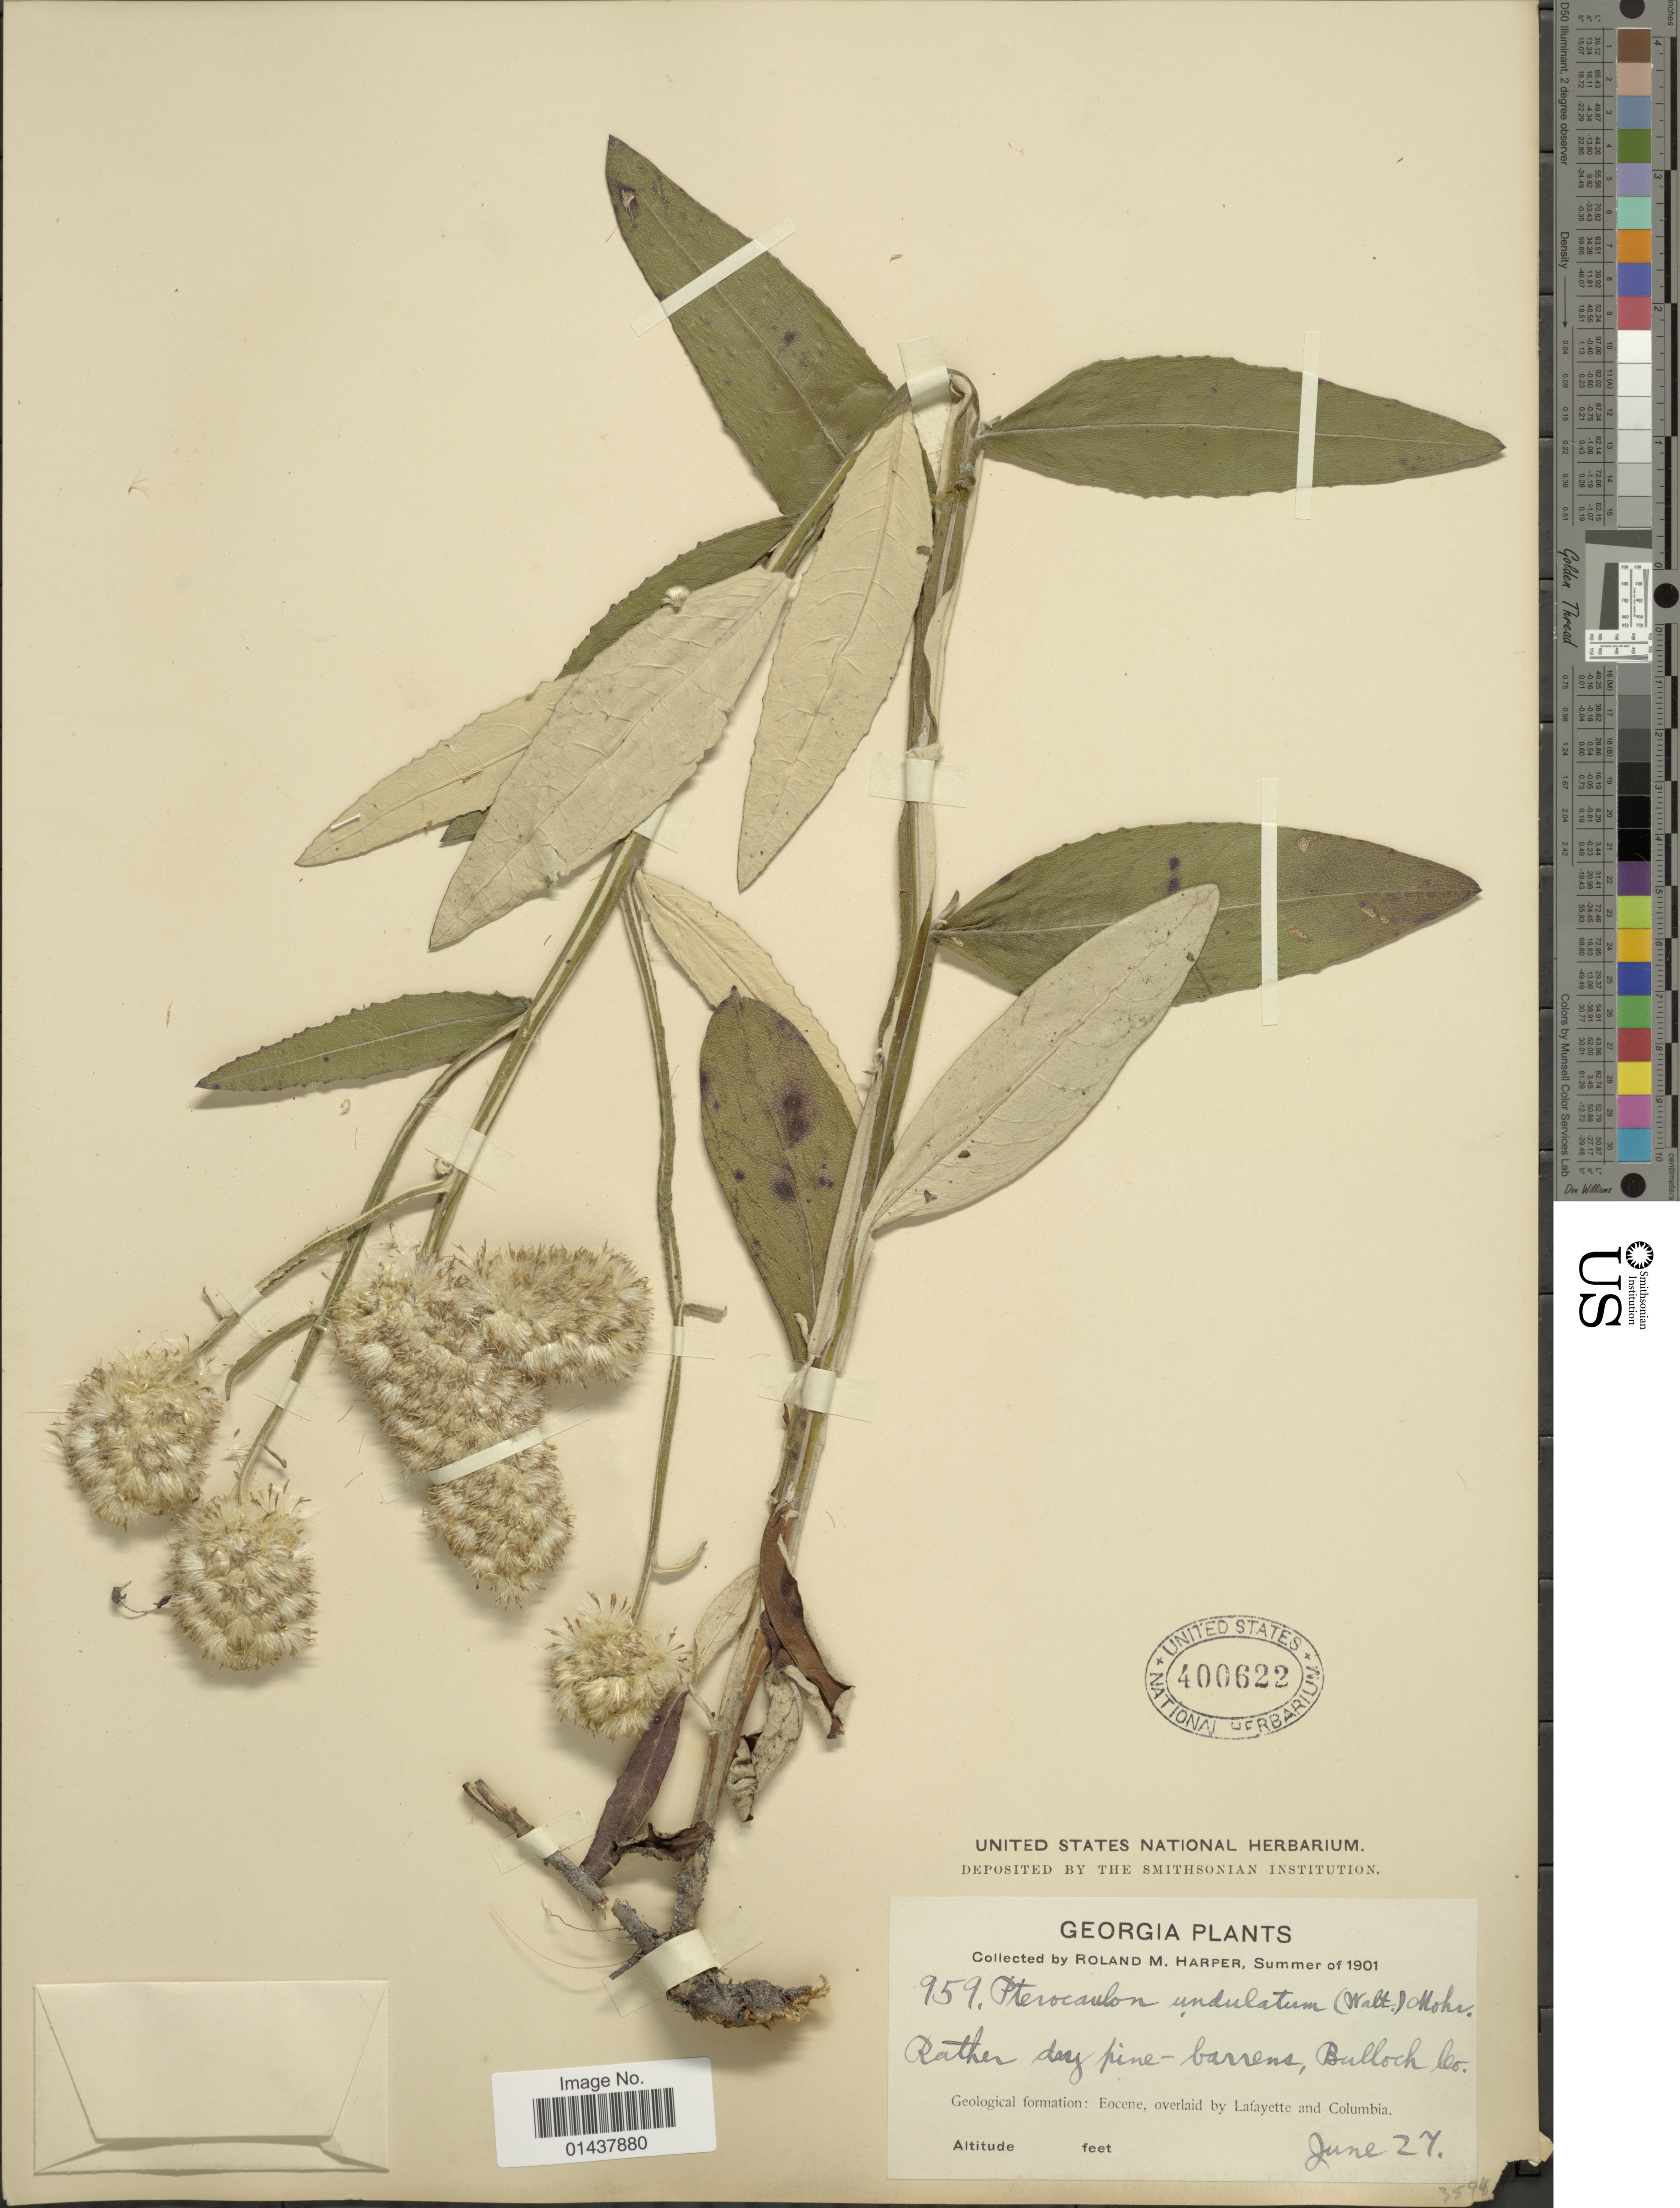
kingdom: Plantae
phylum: Tracheophyta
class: Magnoliopsida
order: Asterales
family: Asteraceae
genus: Pterocaulon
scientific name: Pterocaulon undulatum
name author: C. Mohr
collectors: R. M. Harper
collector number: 959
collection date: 1901-06-27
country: United States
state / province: Georgia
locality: Bulloch Co.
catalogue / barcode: US 400622